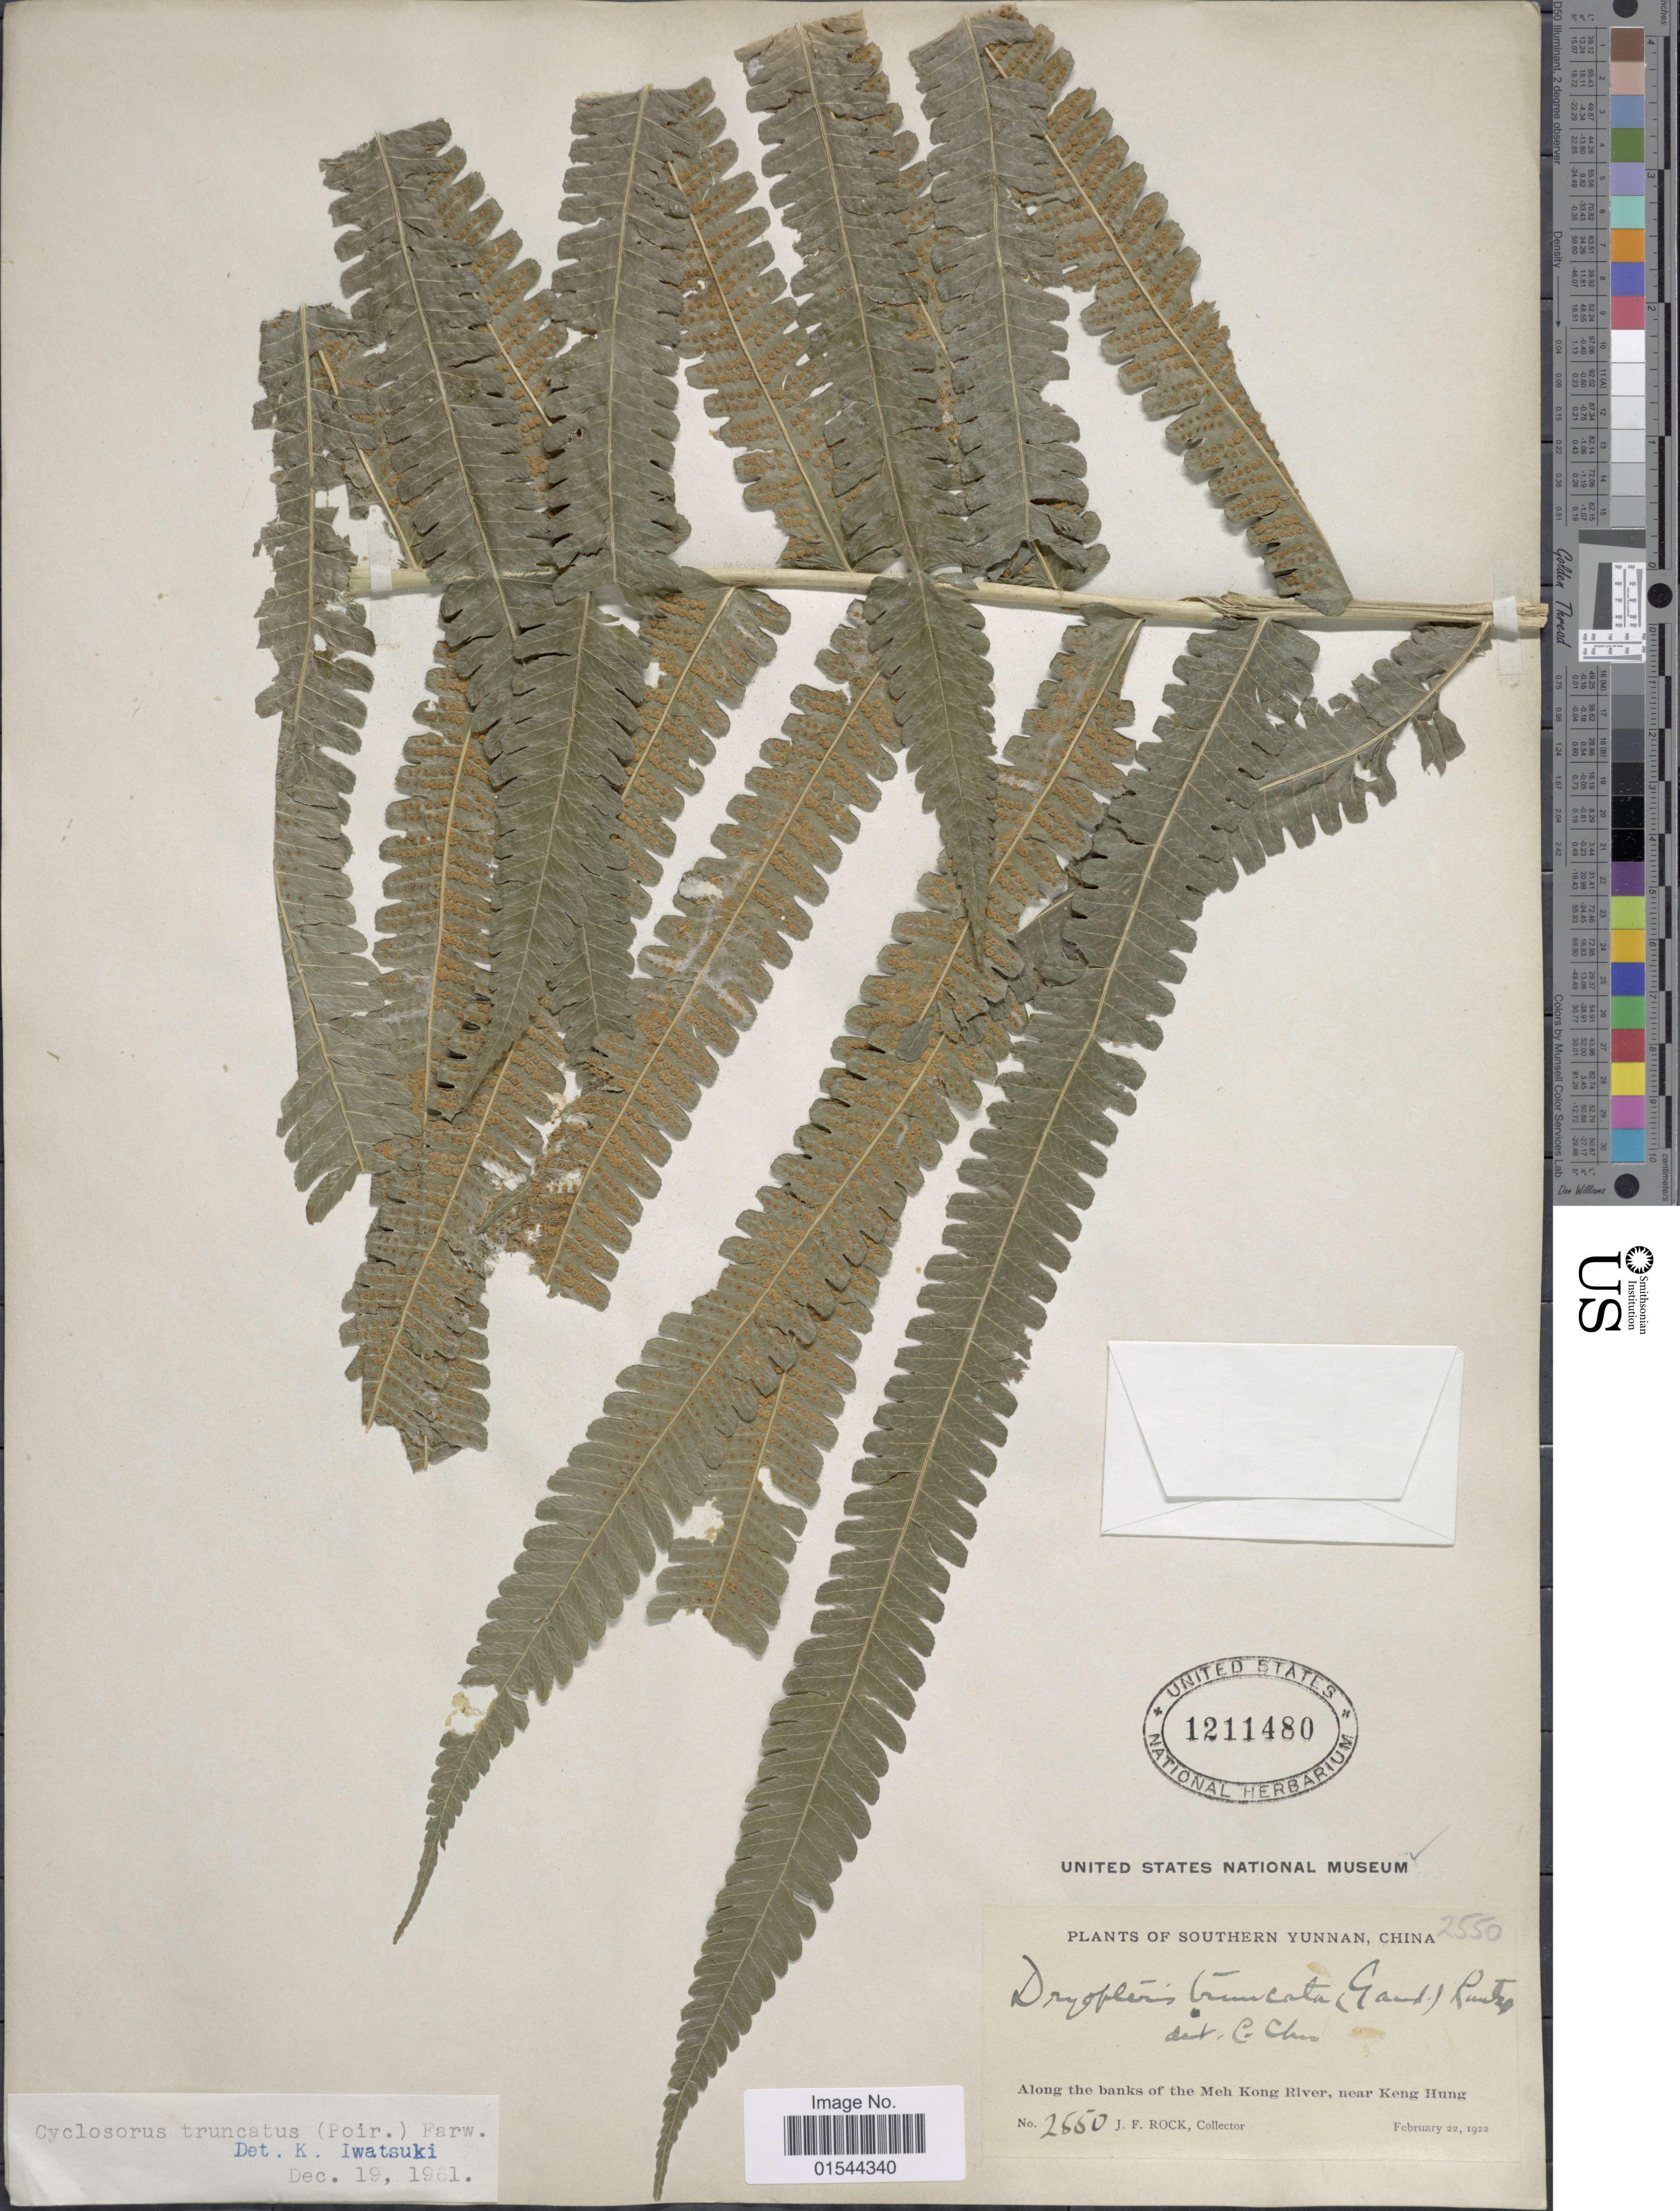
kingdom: Plantae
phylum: Tracheophyta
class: Polypodiopsida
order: Polypodiales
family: Thelypteridaceae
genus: Pneumatopteris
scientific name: Pneumatopteris truncata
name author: (Poir.) Holttum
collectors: J. Rock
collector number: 2550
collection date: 1922-02-22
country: China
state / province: Yunnan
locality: Southern Yunnan, Along the banks of the Meh kong River, near Keng Hung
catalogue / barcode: US 1211480